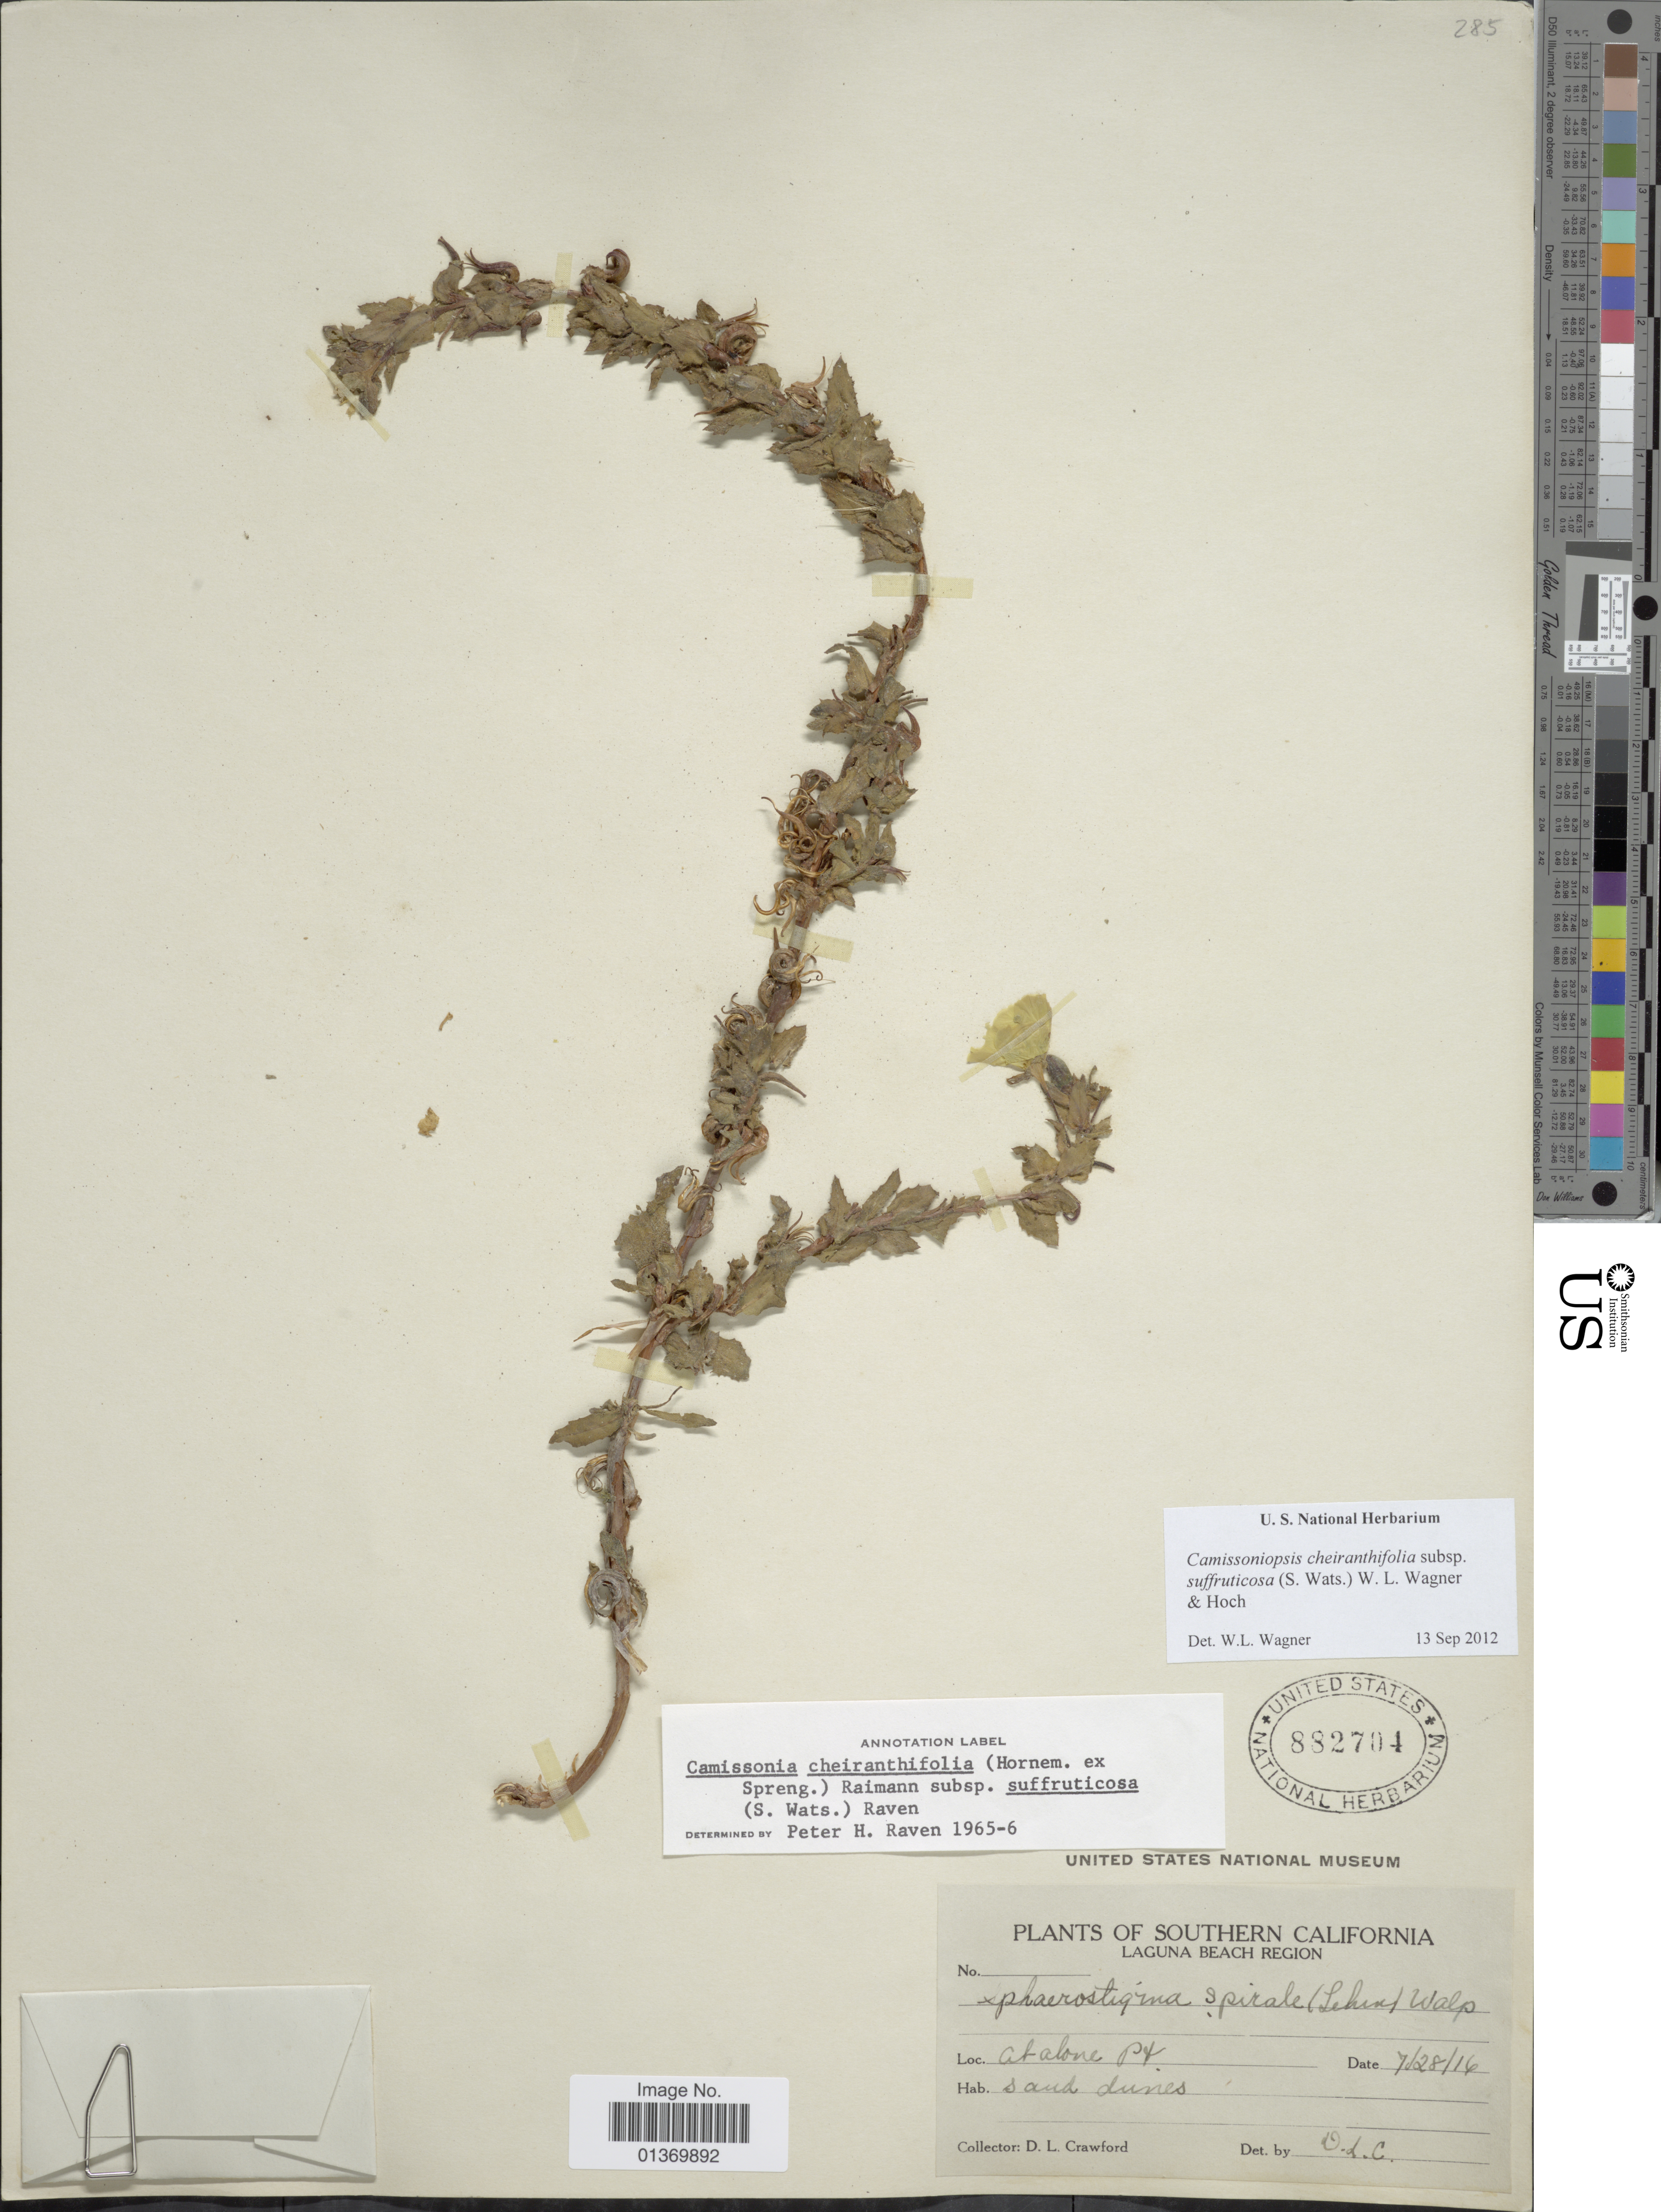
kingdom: Plantae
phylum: Tracheophyta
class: Magnoliopsida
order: Myrtales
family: Onagraceae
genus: Camissoniopsis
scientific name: Camissoniopsis cheiranthifolia subsp. suffruticosa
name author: (S. Watson) W.L. Wagner & Hoch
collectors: D. L. Crawford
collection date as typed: Transcribed d/m/y: 28/7/16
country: United States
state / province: California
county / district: Orange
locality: Southern California, Laguna Beach Region, Abalone Pt.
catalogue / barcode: US 882704